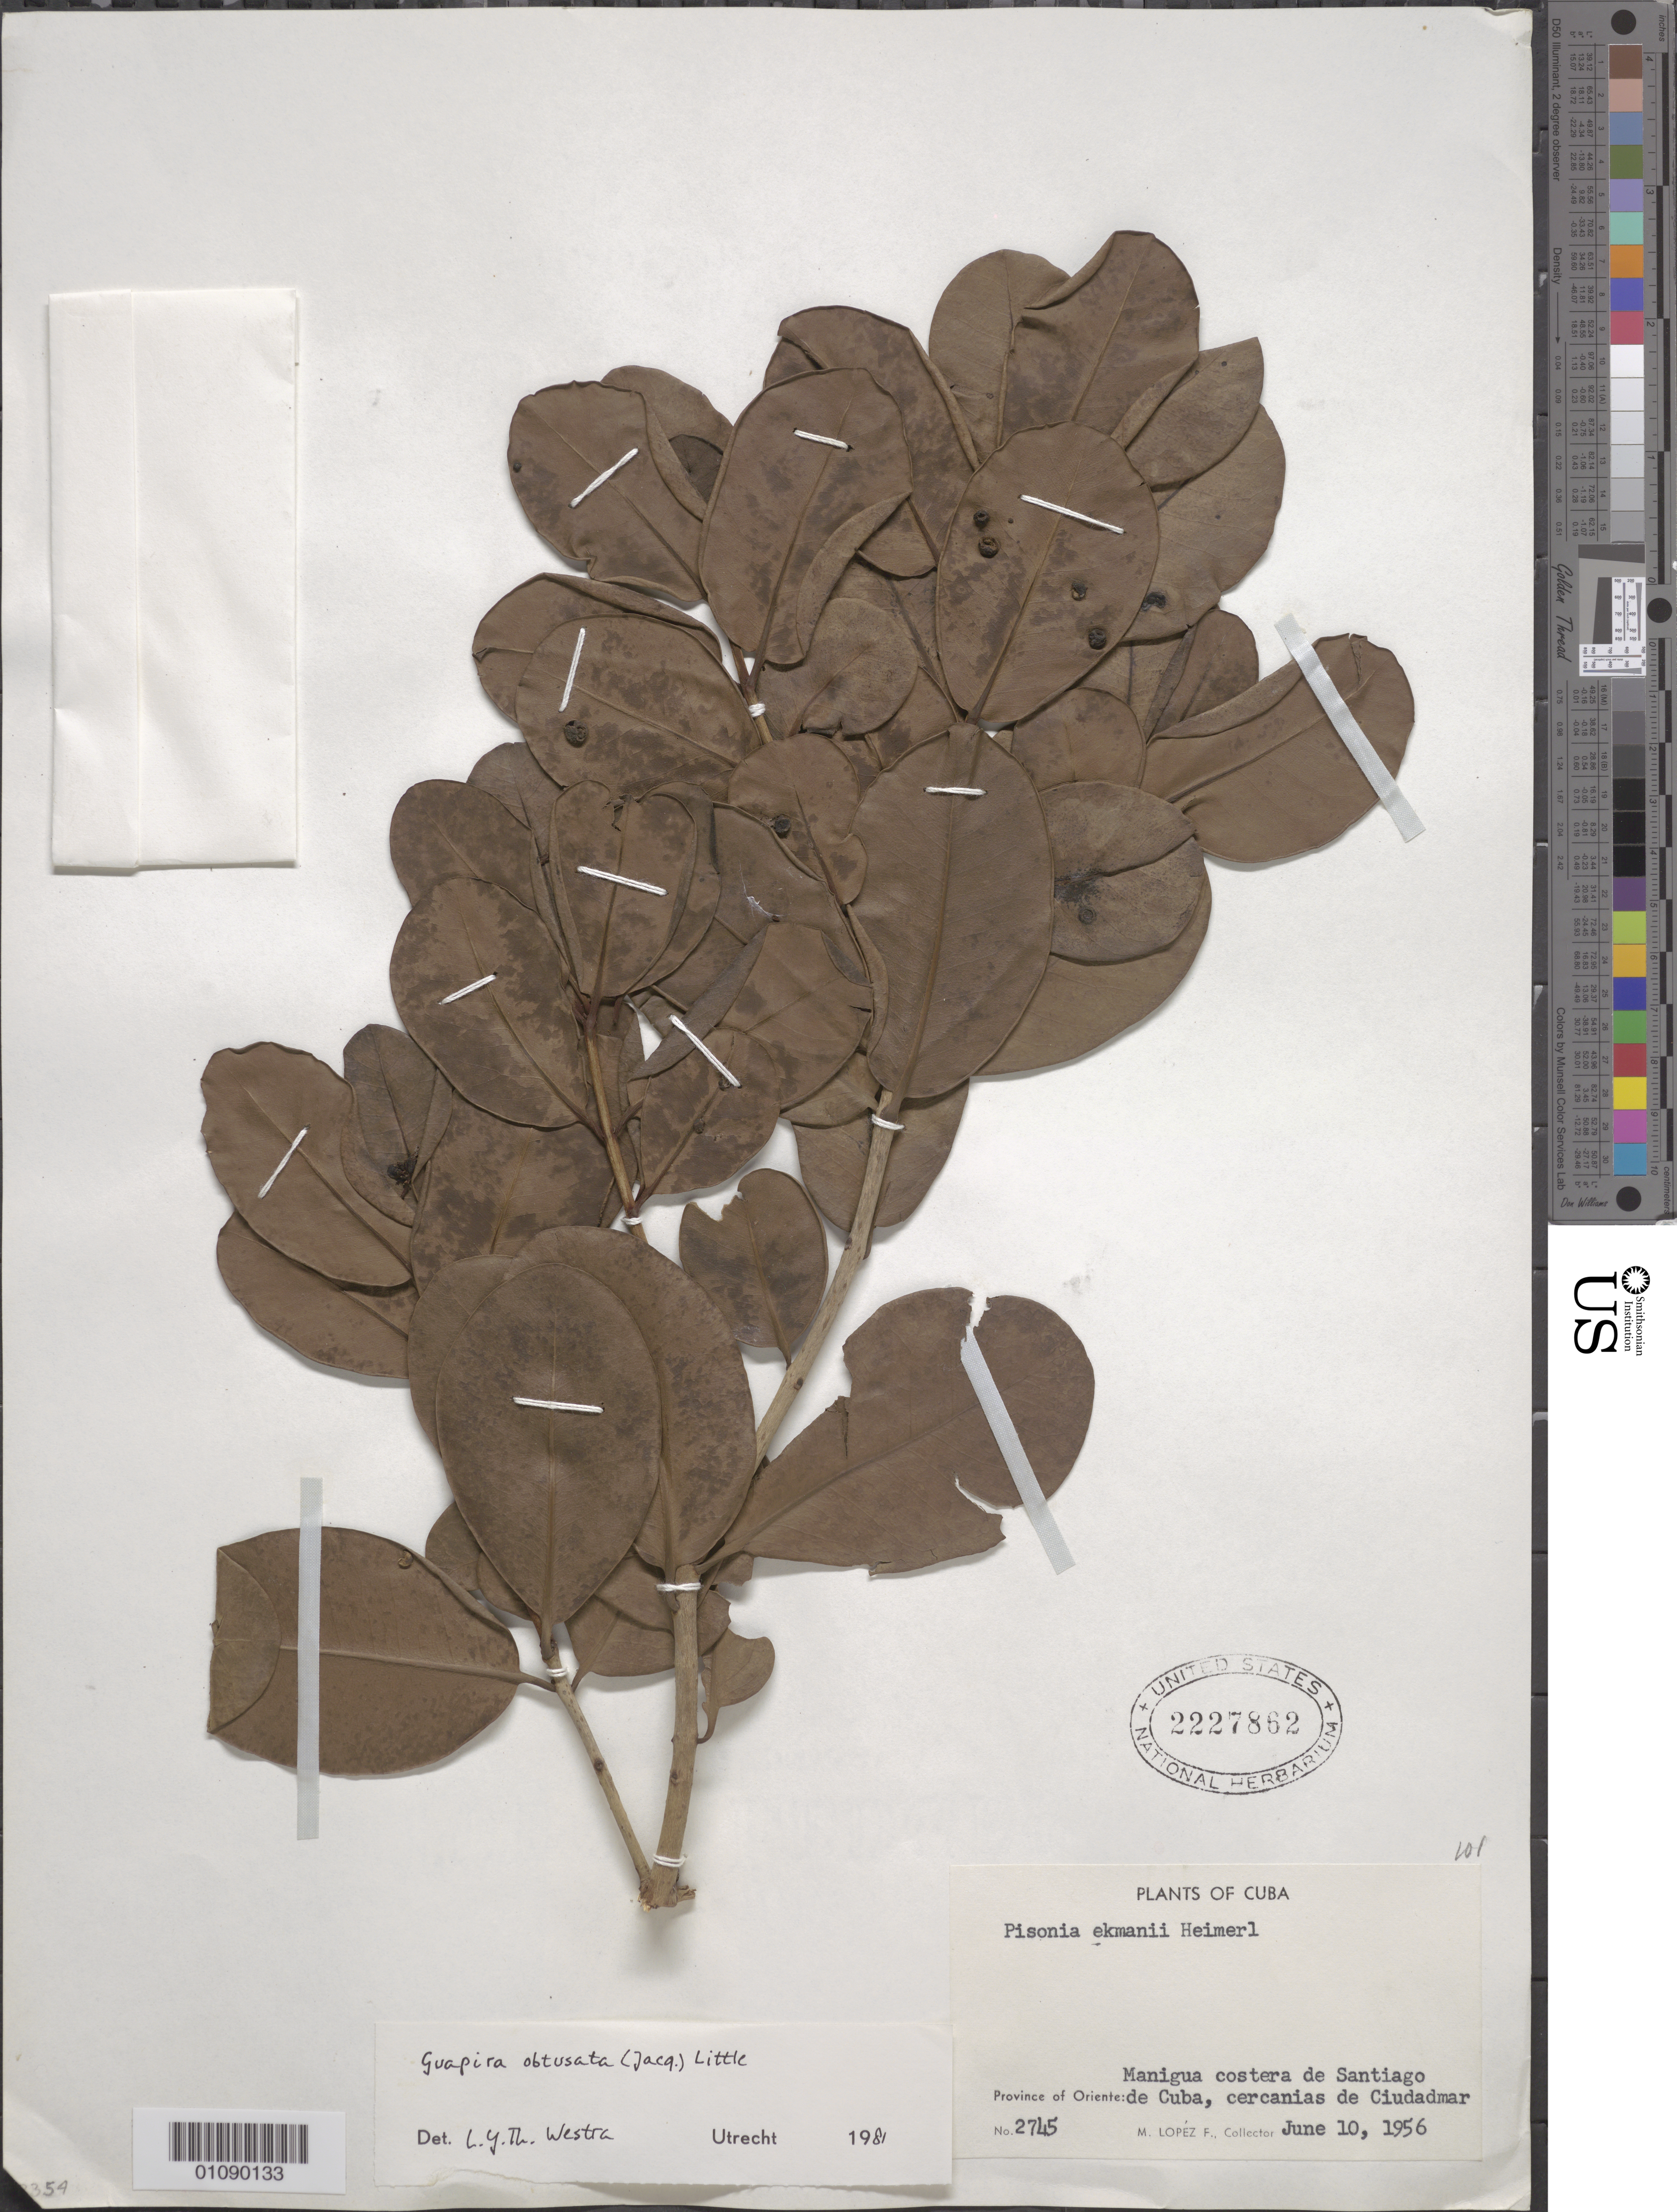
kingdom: Plantae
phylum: Tracheophyta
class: Magnoliopsida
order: Caryophyllales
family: Nyctaginaceae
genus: Guapira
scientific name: Guapira obtusata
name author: (Jacq.) Little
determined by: Westra, L. Y. Th.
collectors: M. López Figueiras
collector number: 2745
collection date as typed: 10 Jun 1956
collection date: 1956-06-10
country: Cuba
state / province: Santiago de Cuba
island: Cuba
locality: Manigua costera de Santiago de Cuba, cercanias de Ciudamar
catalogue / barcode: US 2227862